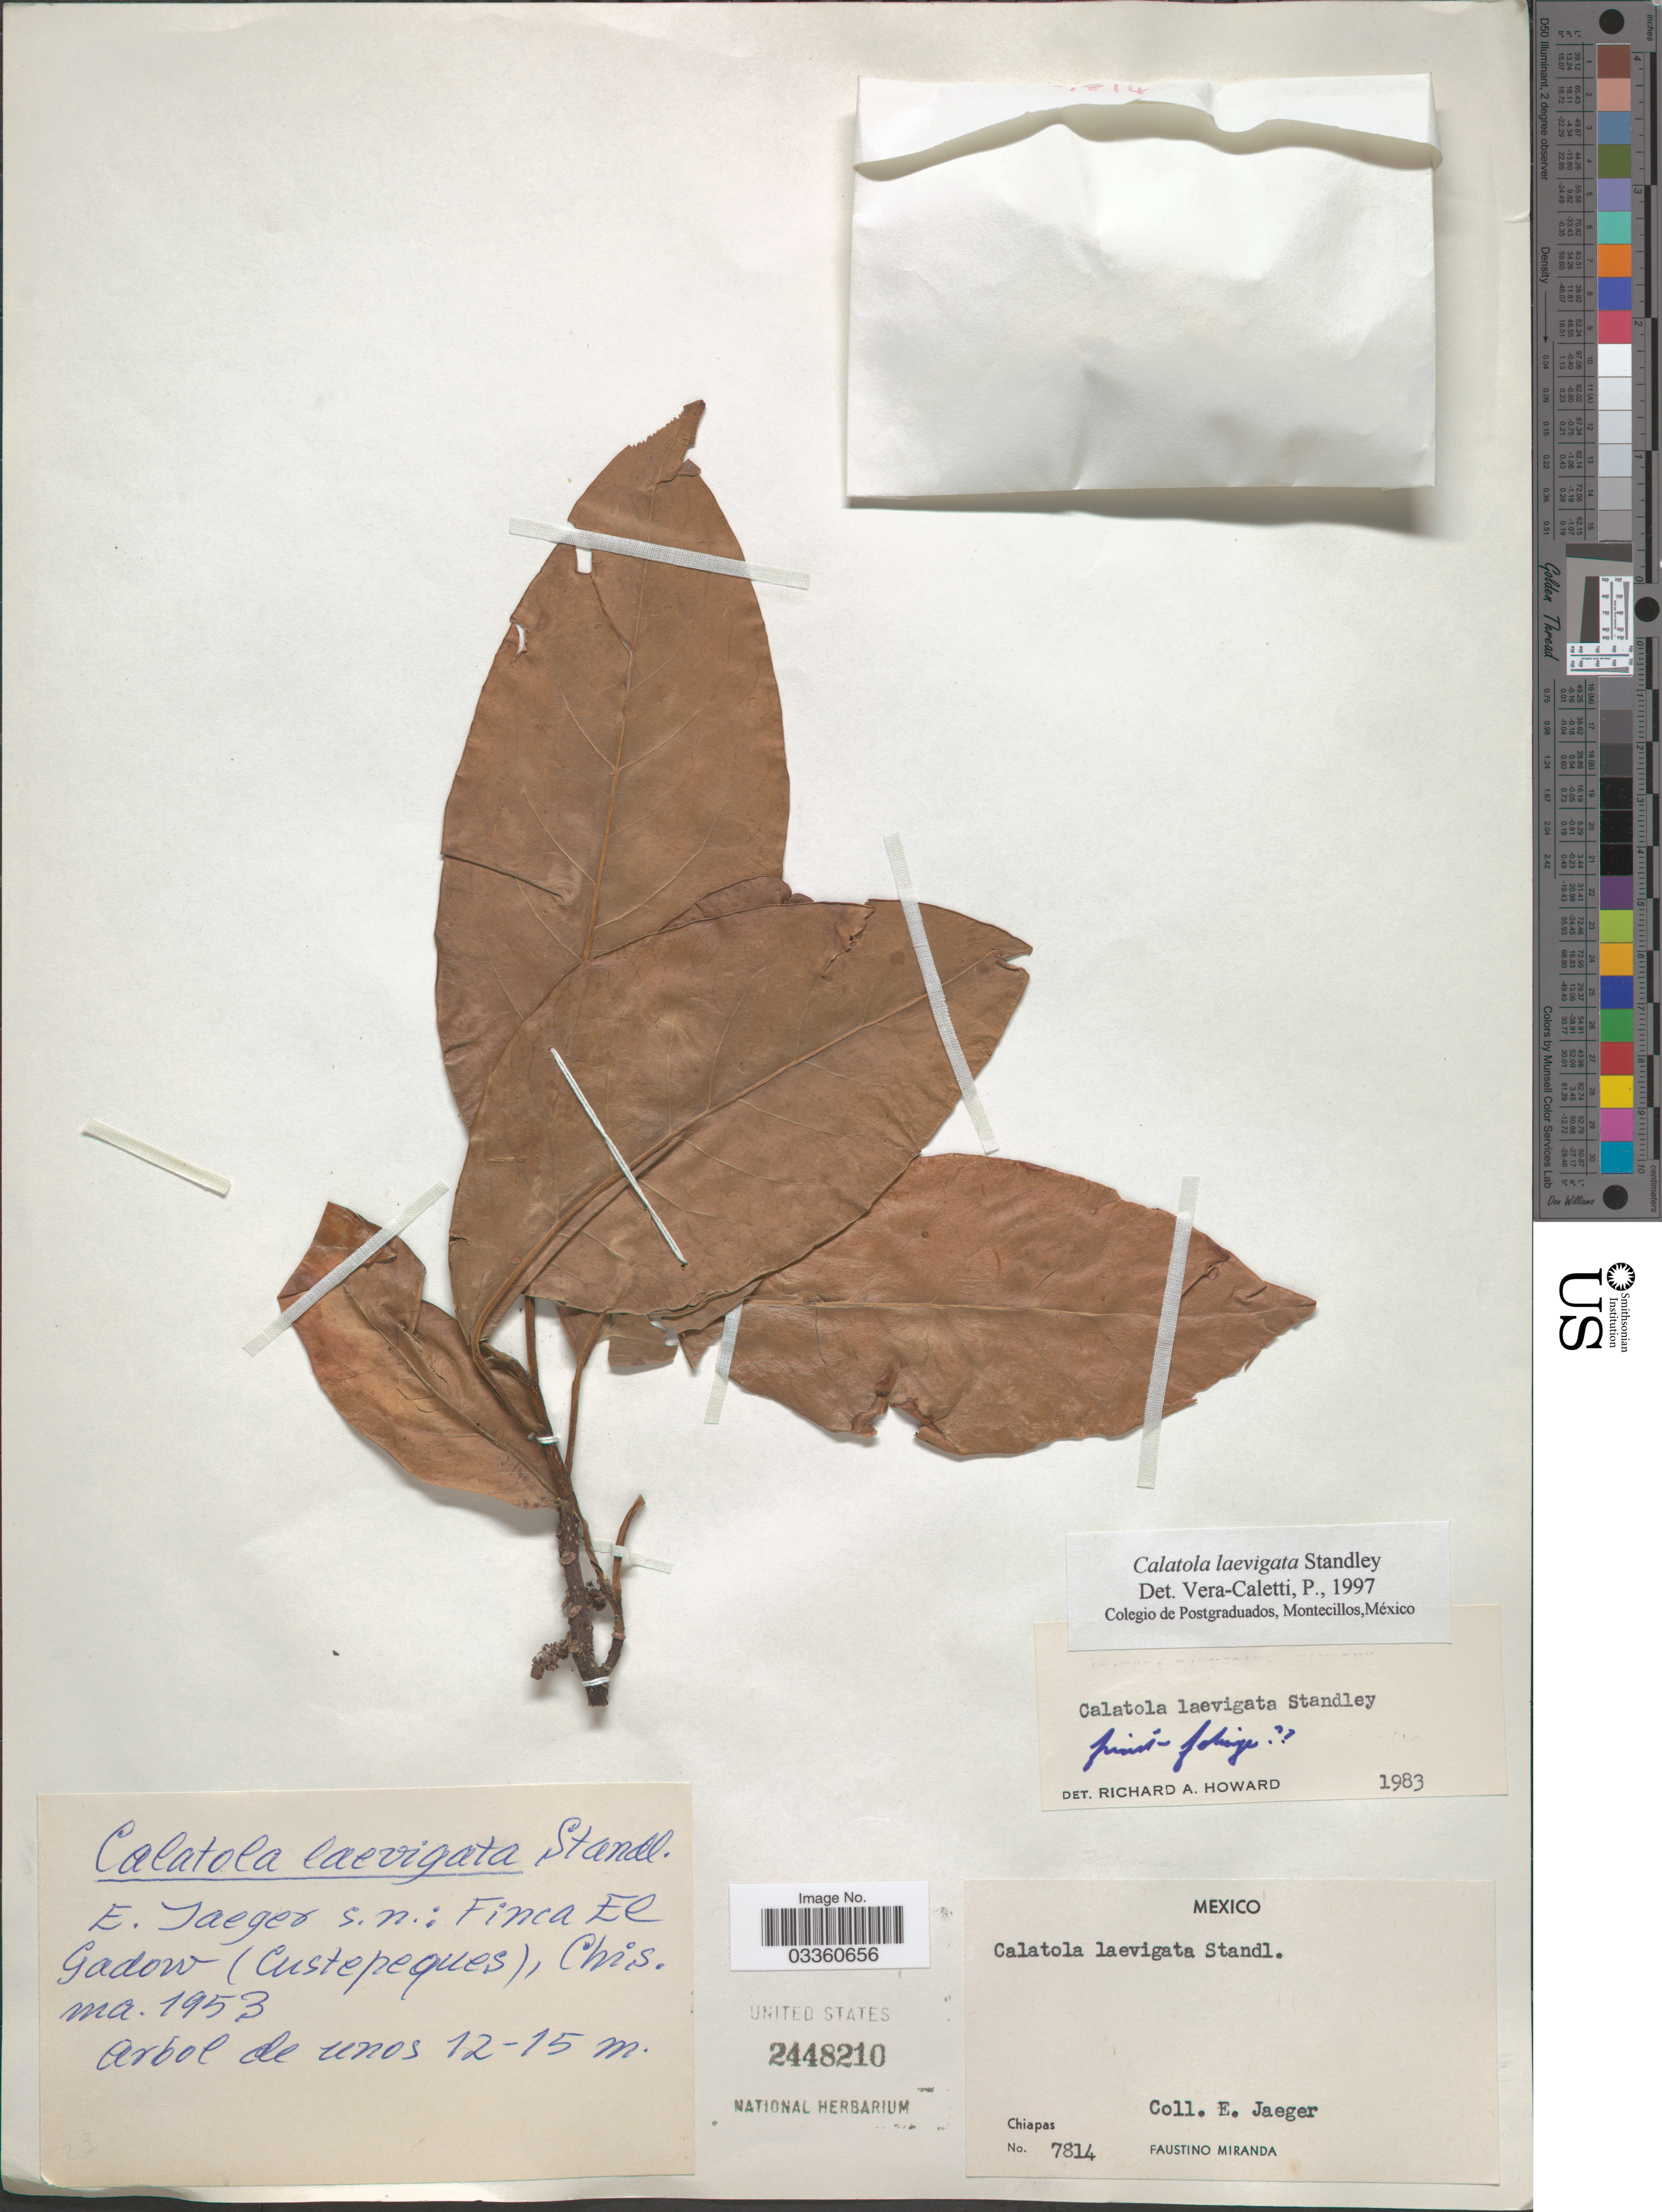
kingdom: Plantae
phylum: Tracheophyta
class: Magnoliopsida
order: Metteniusales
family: Metteniusaceae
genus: Calatola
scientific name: Calatola laevigata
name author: Standl.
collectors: E. Jaeger & F. Miranda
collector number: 7814 ?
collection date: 1953-05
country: Mexico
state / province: Chiapas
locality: Finca El Gadow (Custepeques).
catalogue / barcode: US 2448210